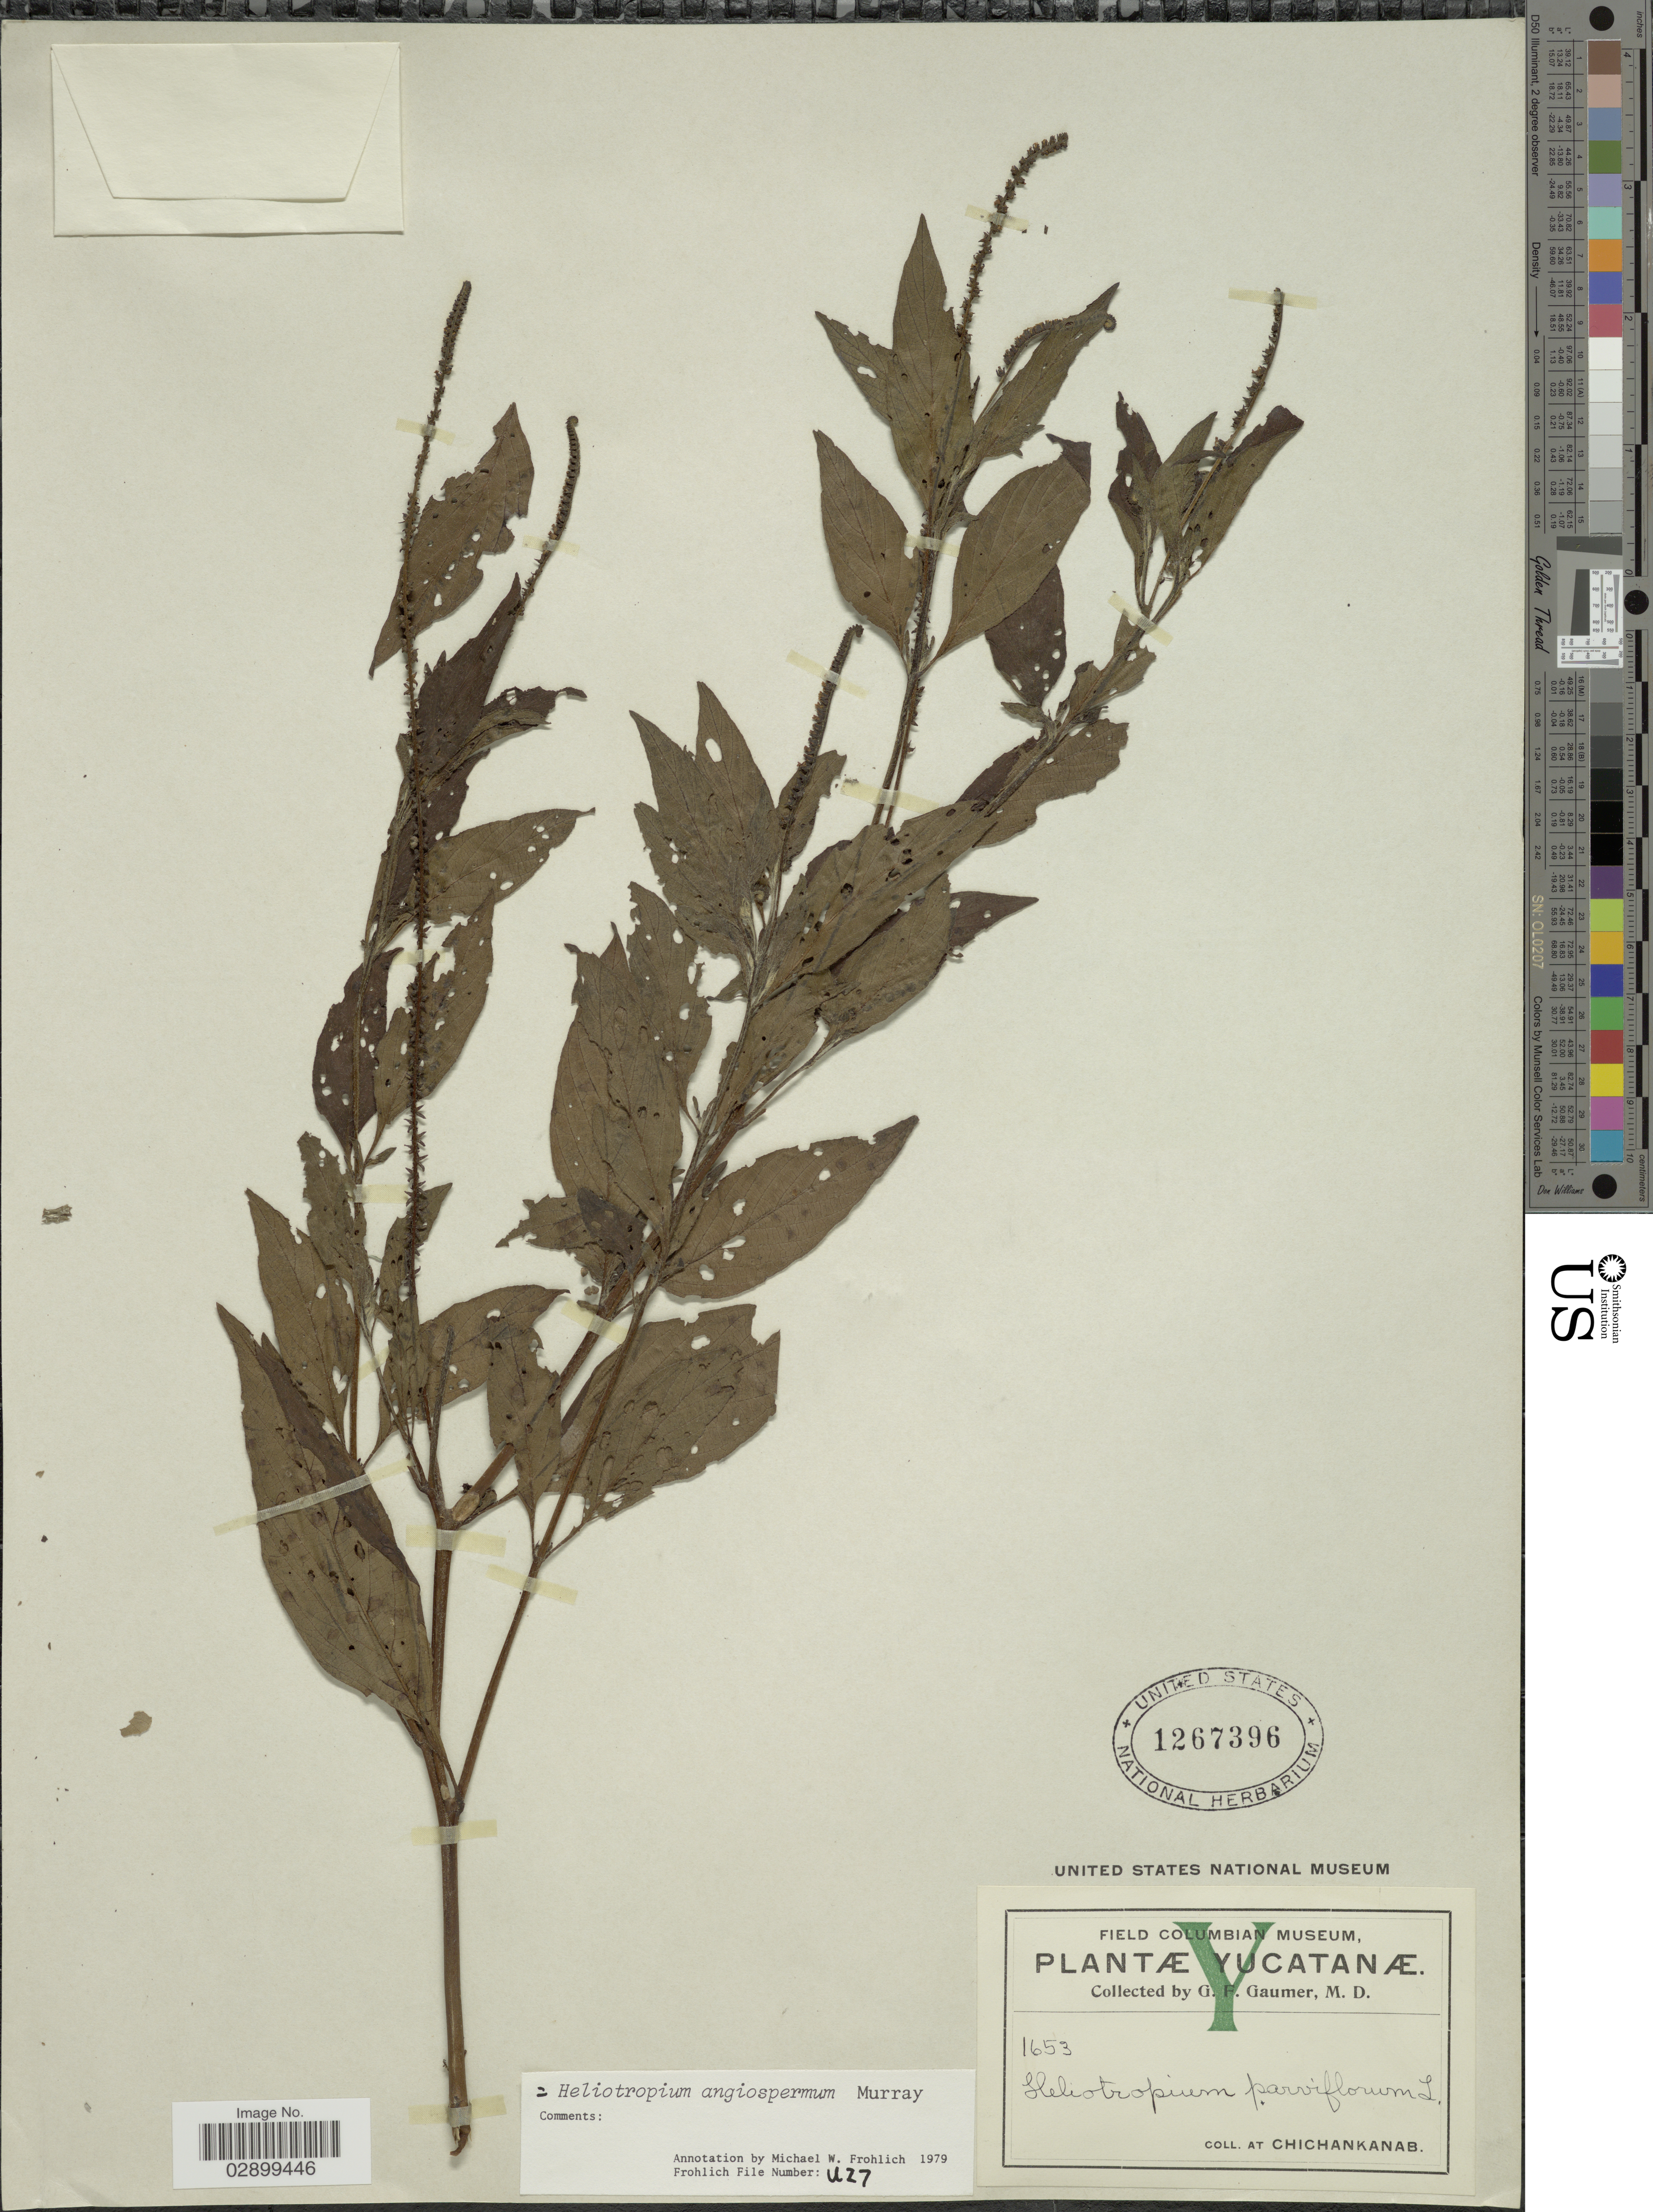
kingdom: Plantae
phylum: Tracheophyta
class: Magnoliopsida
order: Boraginales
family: Heliotropiaceae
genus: Heliotropium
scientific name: Heliotropium angiospermum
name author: Murray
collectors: G. F. Gaumer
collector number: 1653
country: Mexico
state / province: Yucatán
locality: At Chichankanab.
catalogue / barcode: US 1267396